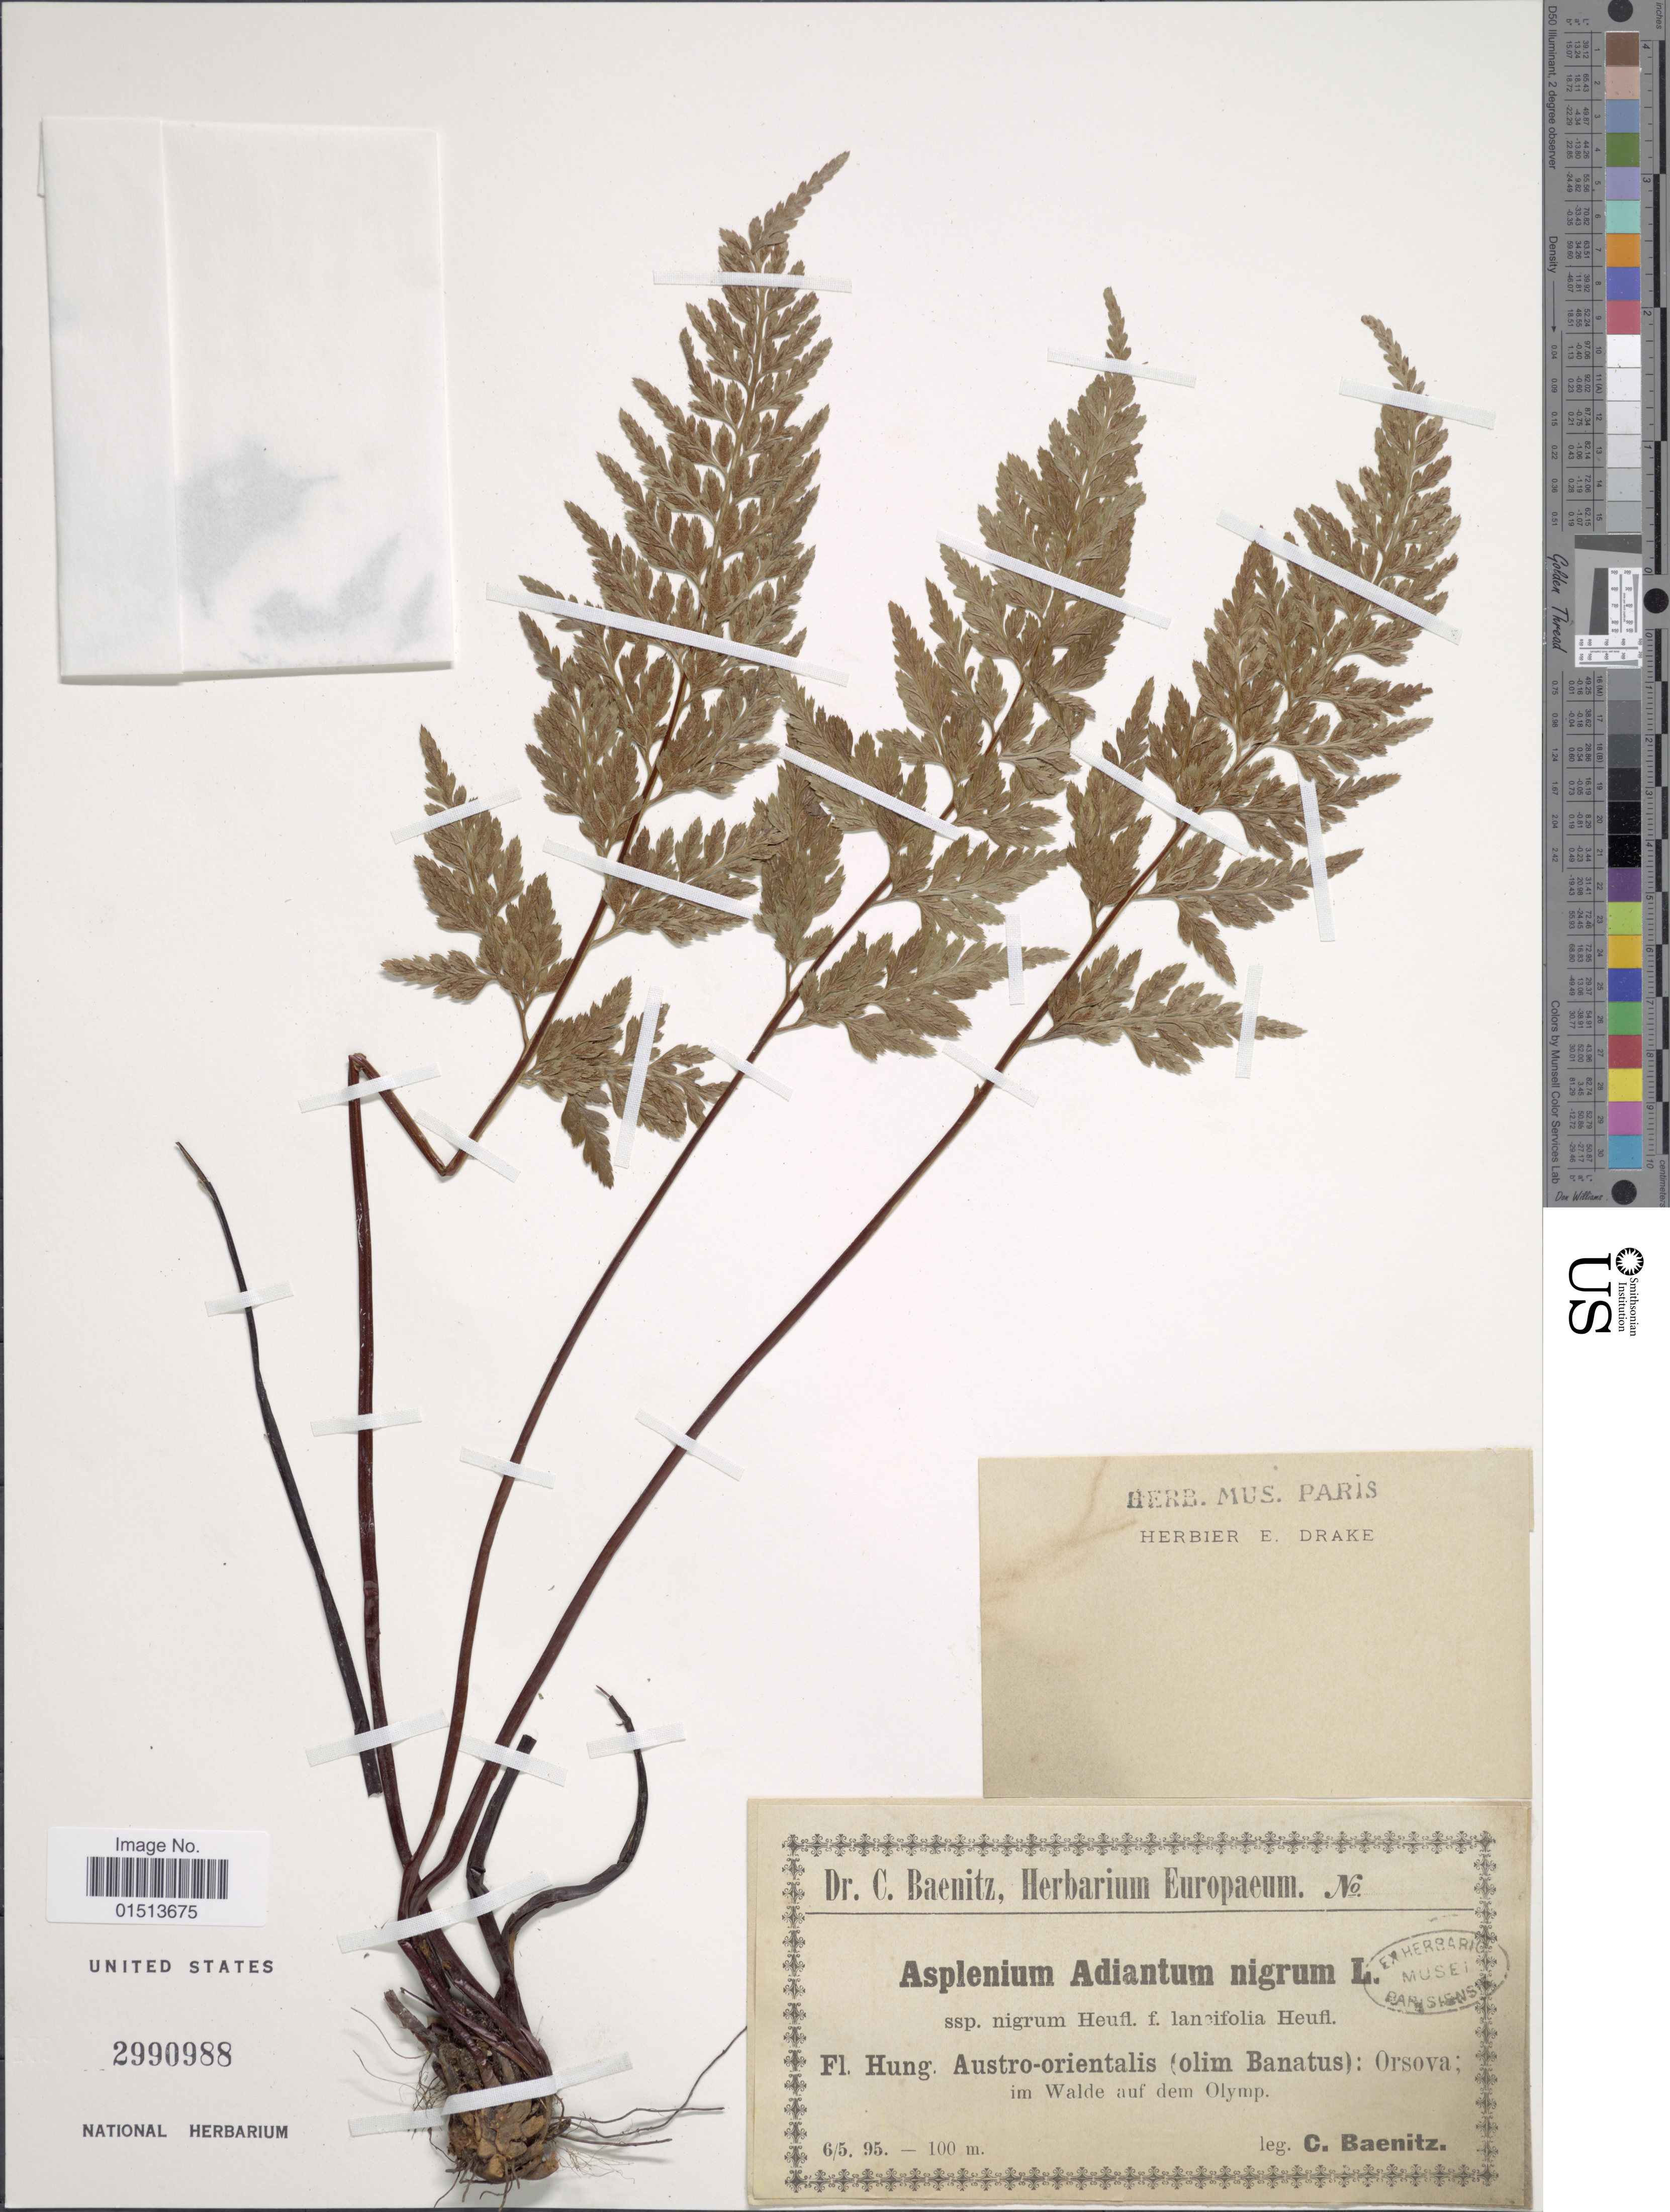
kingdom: Plantae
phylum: Tracheophyta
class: Polypodiopsida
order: Polypodiales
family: Aspleniaceae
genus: Asplenium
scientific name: Asplenium adiantum-nigrum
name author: L.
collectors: C. G. Baenitz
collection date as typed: Transcribed d/m/y: 6/5/95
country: Romania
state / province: Mehedinti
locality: Fl. Hung. Austro-orientalis (olim Banatus): Orsova; im Walde auf dem Olymp.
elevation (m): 100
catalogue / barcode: US 2990988